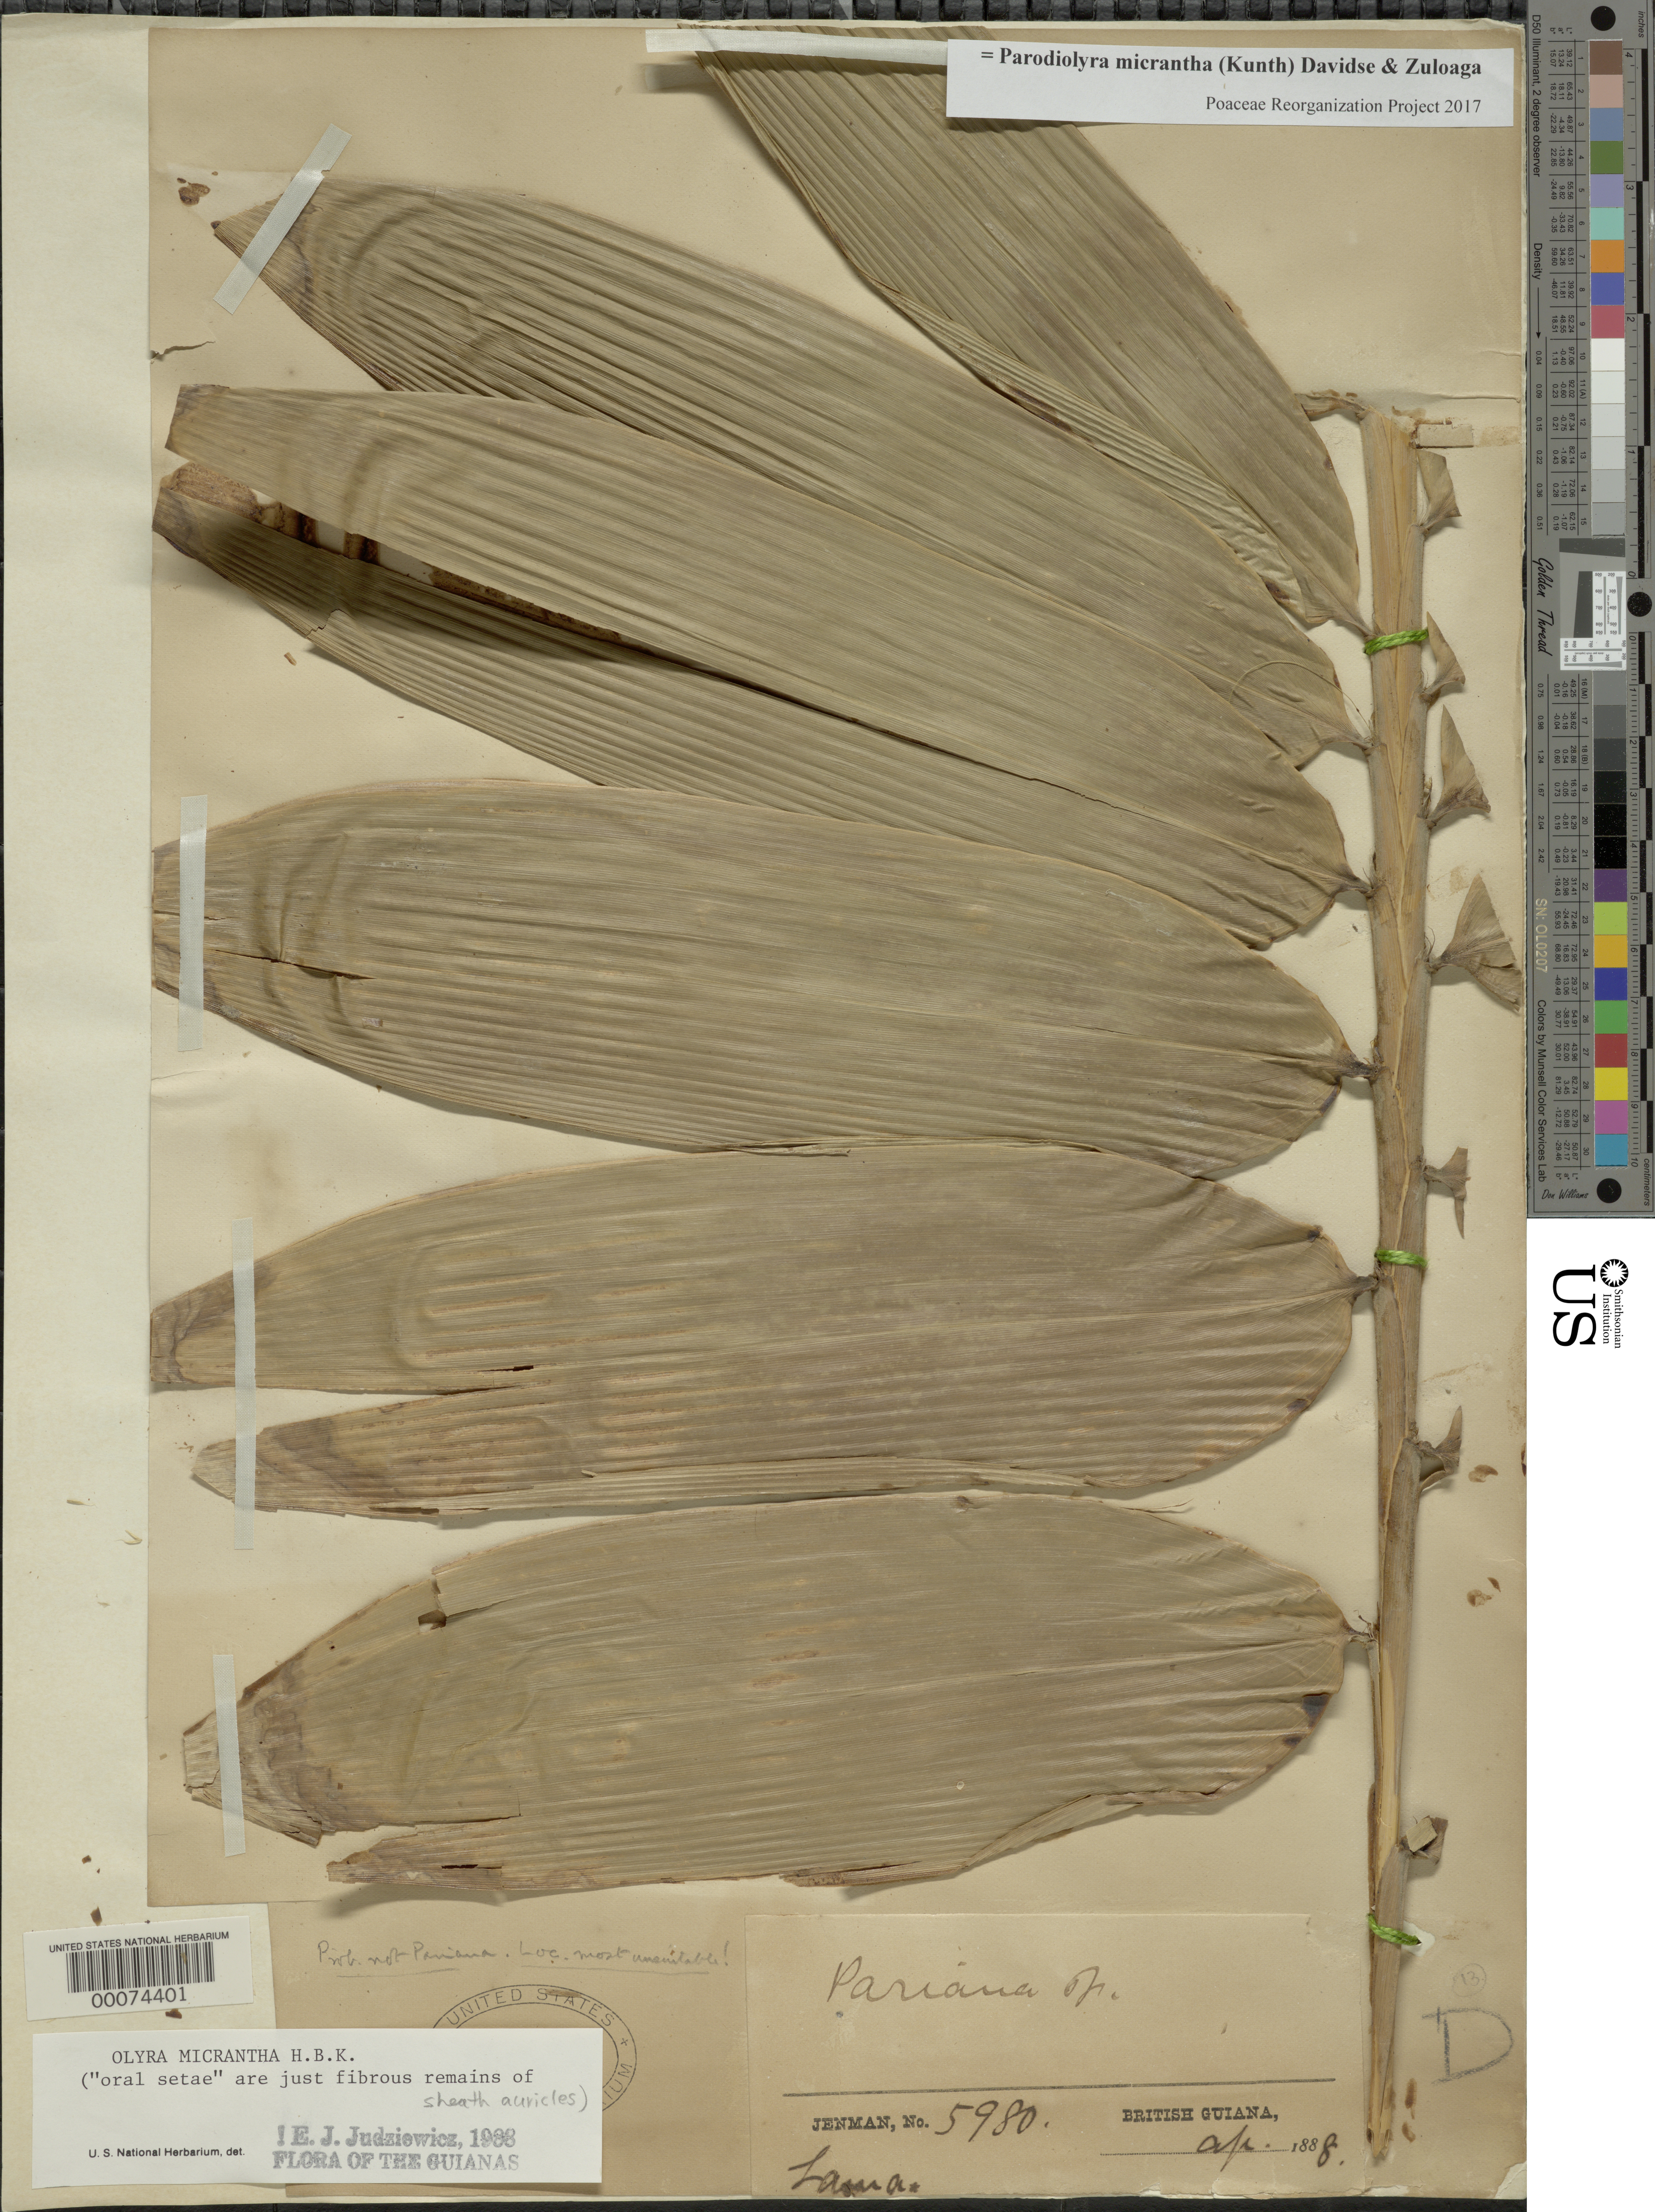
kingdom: Plantae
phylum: Tracheophyta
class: Liliopsida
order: Poales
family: Poaceae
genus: Parodiolyra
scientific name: Parodiolyra micrantha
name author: (Kunth) Davidse & Zuloaga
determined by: Poaceae Reorganization Project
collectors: G. S. Jenman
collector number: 5980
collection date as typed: Apr 1888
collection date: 1888-04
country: Guyana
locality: Lama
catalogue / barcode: US 1039338